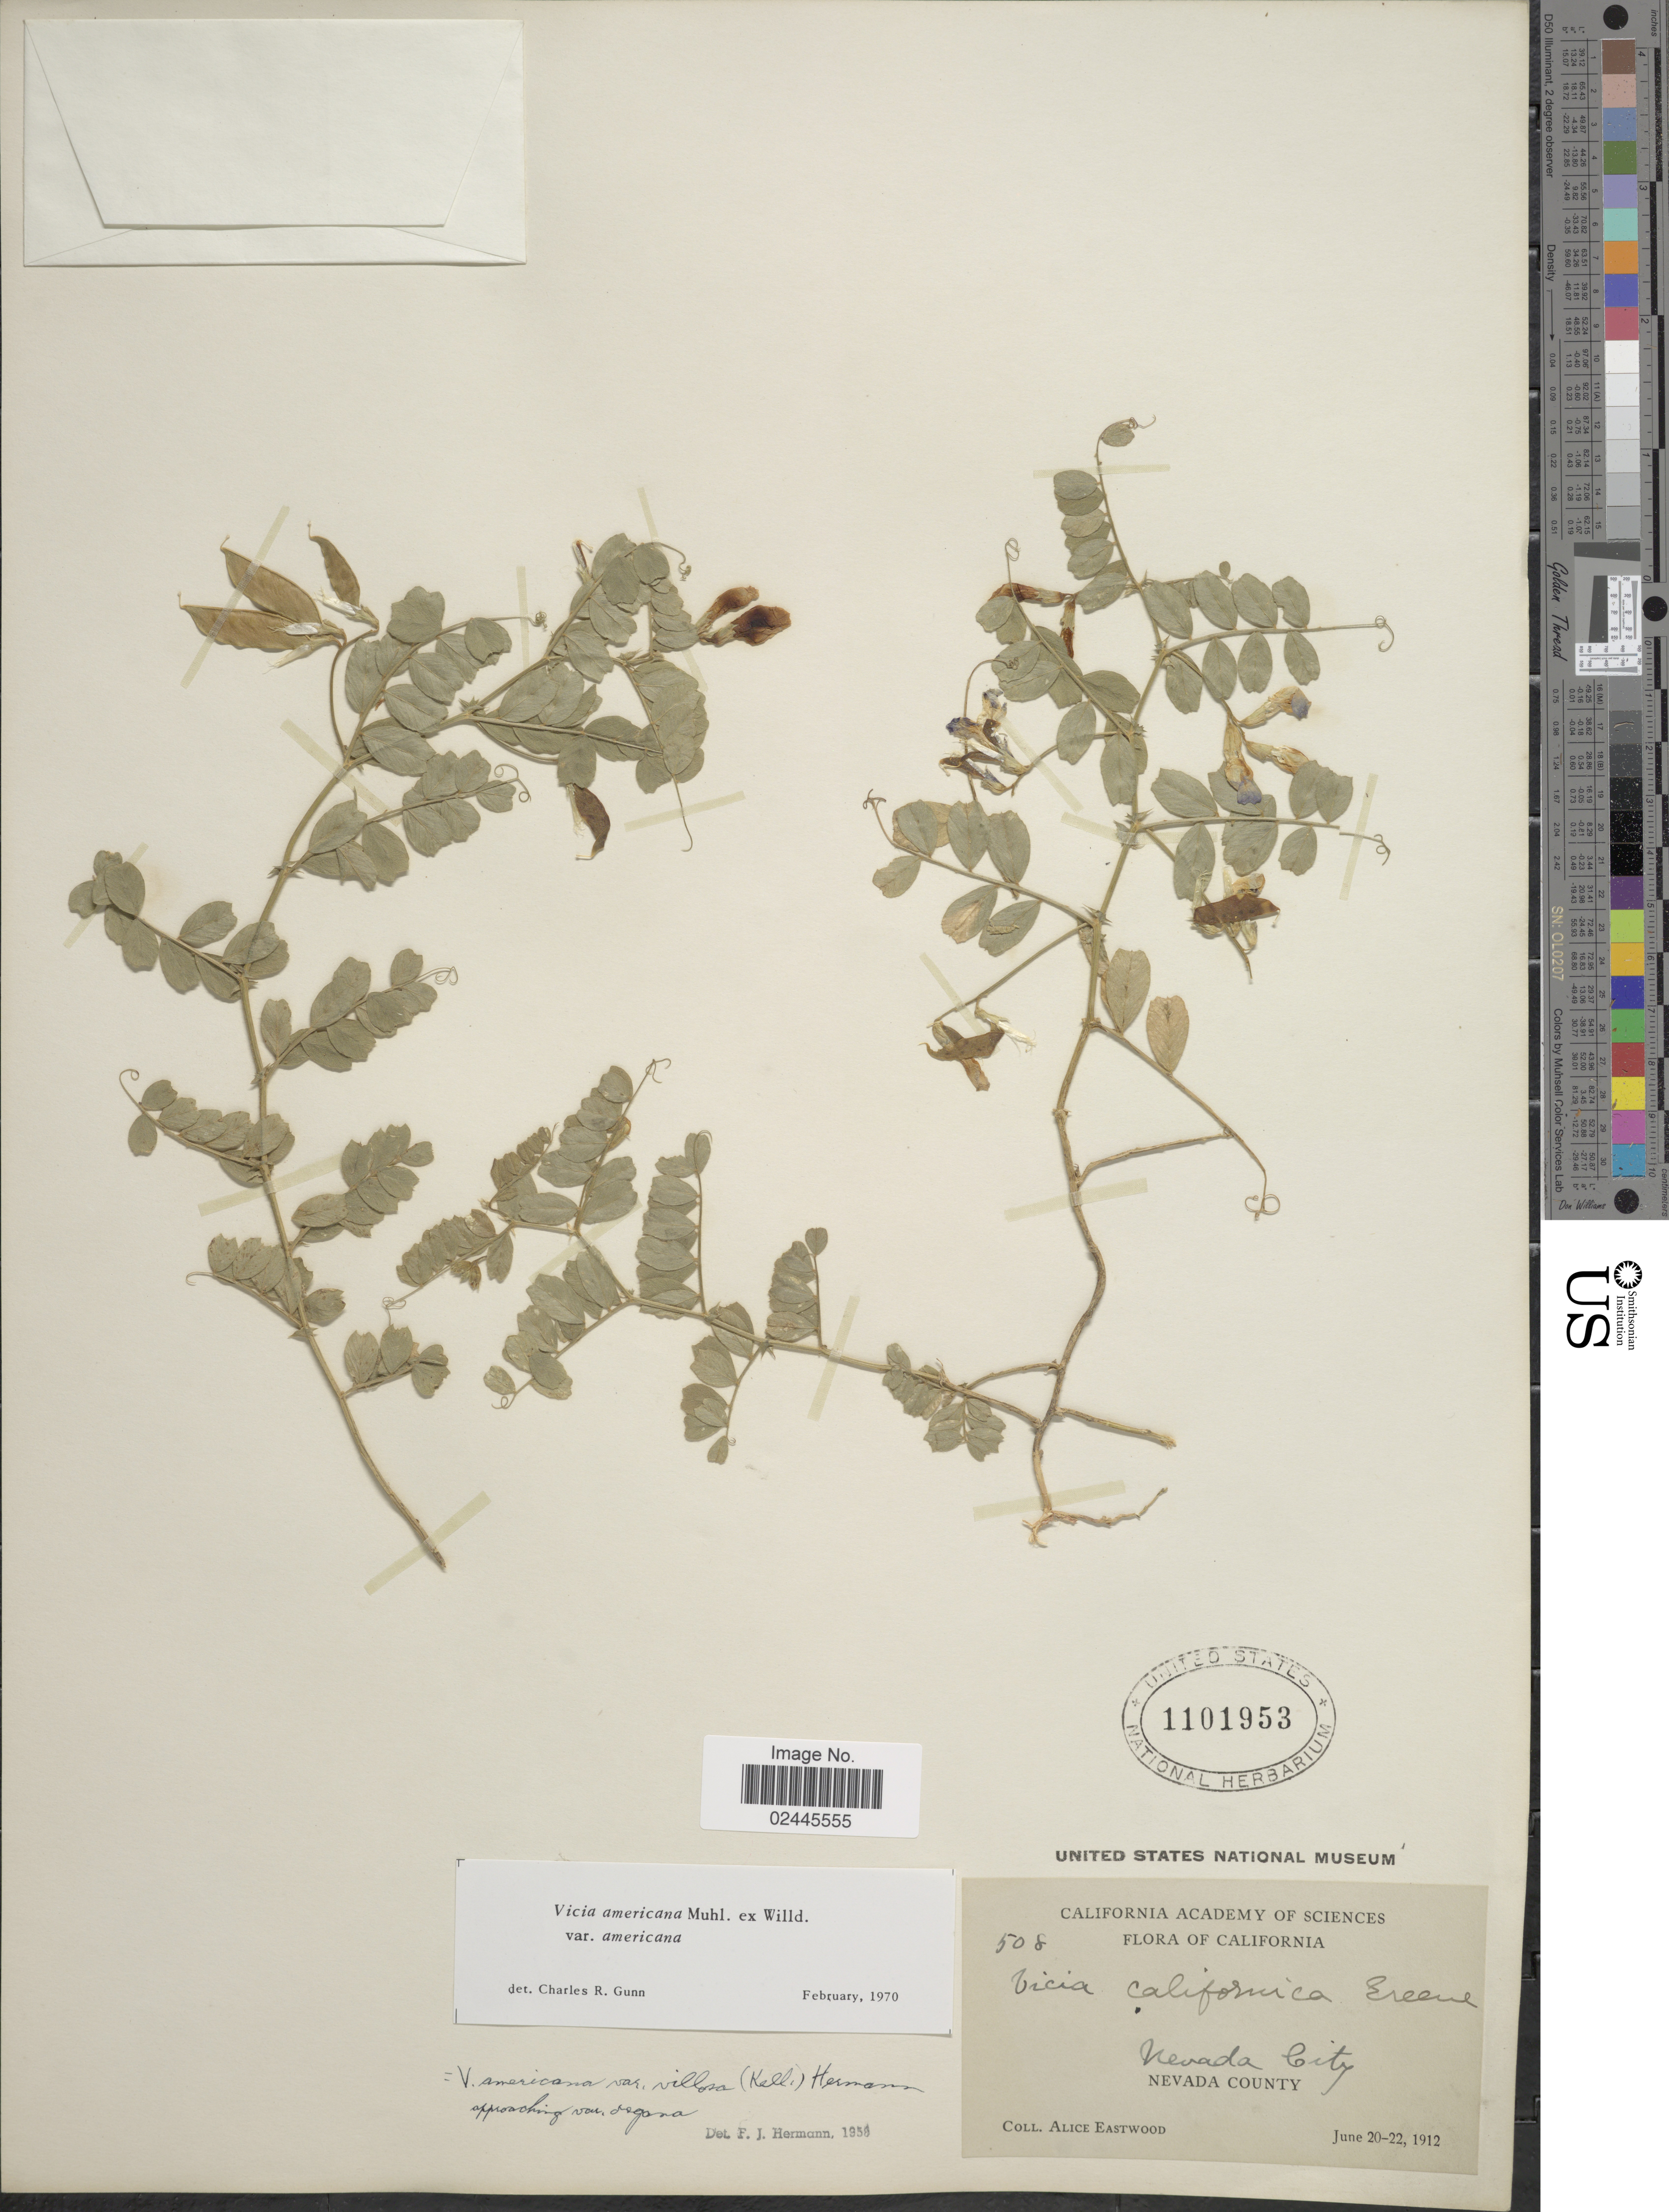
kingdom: Plantae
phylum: Tracheophyta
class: Magnoliopsida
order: Fabales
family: Fabaceae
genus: Vicia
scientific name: Vicia americana var. americana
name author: Muhl. ex Willd.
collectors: A. Eastwood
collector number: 508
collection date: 1912-06-20/1912-06-22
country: United States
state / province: California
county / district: Nevada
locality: Nevada City, Nevada County.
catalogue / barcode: US 1101953